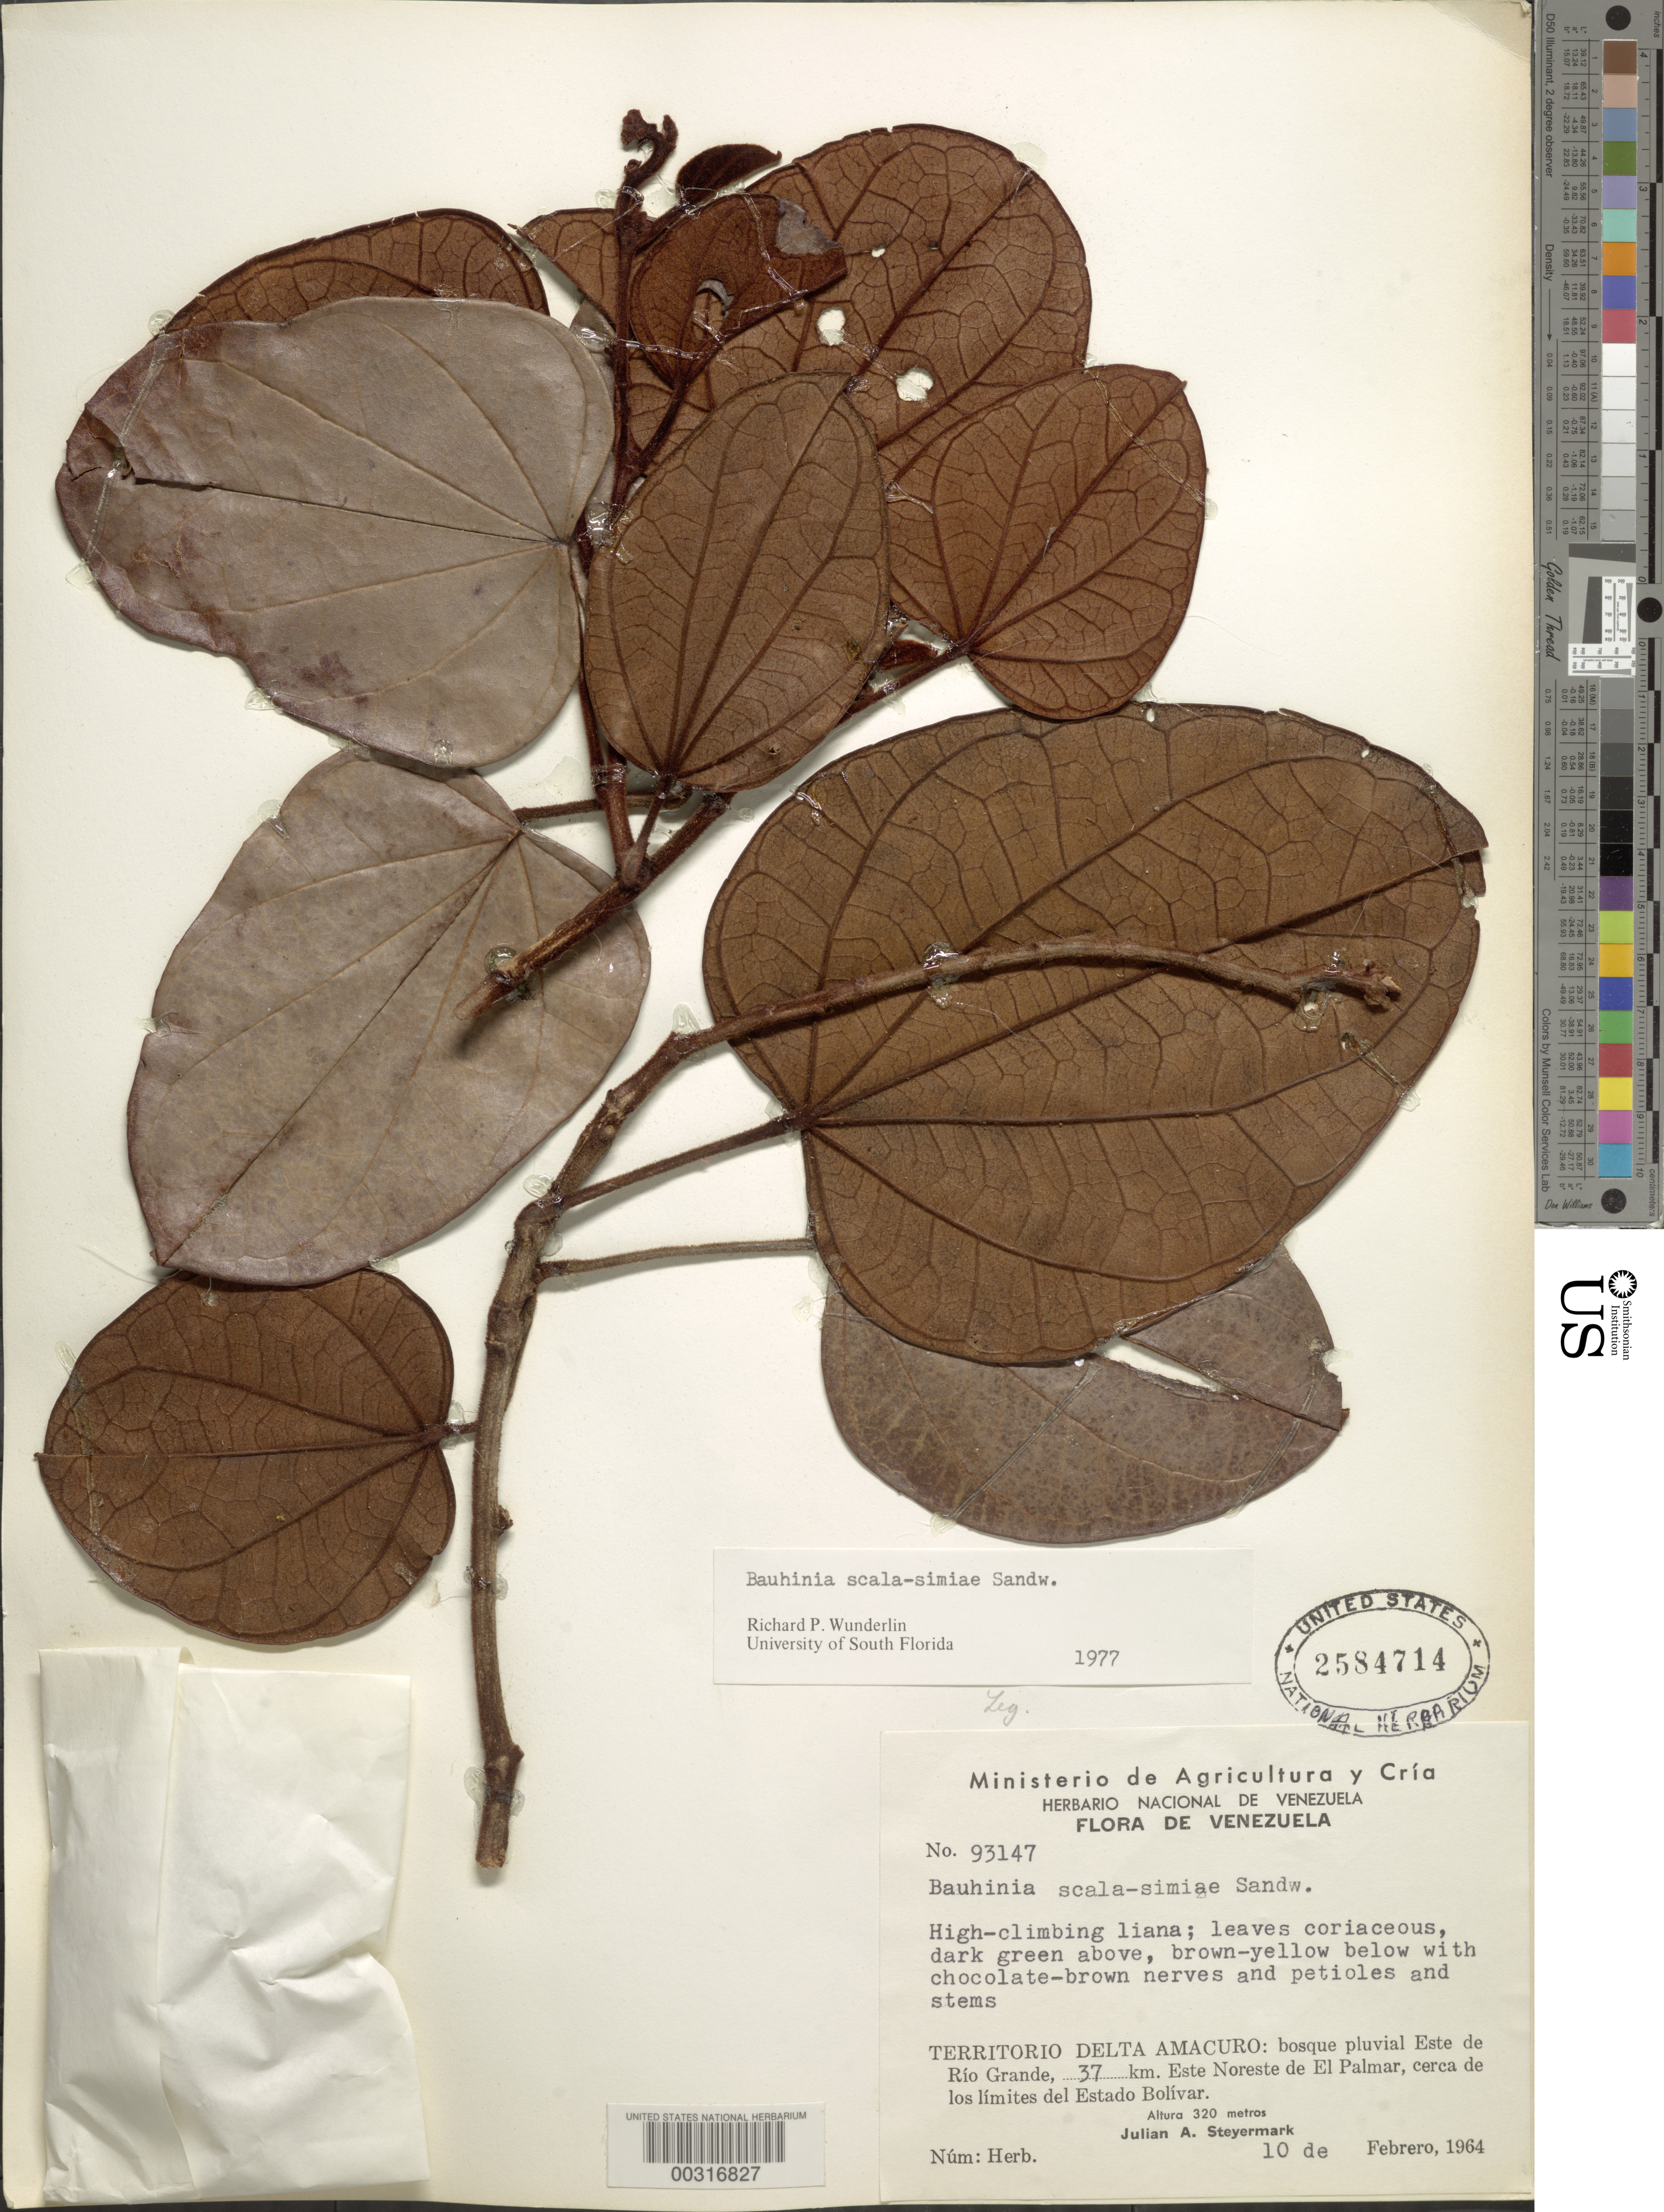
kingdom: Plantae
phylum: Tracheophyta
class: Magnoliopsida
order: Fabales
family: Fabaceae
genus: Bauhinia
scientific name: Bauhinia scala-simiae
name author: Sandwith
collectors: J. Steyermark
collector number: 93147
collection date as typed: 10 Feb 1964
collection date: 1964-02-10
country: Venezuela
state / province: Delta Amacuro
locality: E of rio grande, 37 km ene of el palmar, near the border of the state of bolivar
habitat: Rain forest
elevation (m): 320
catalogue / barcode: US 2584714